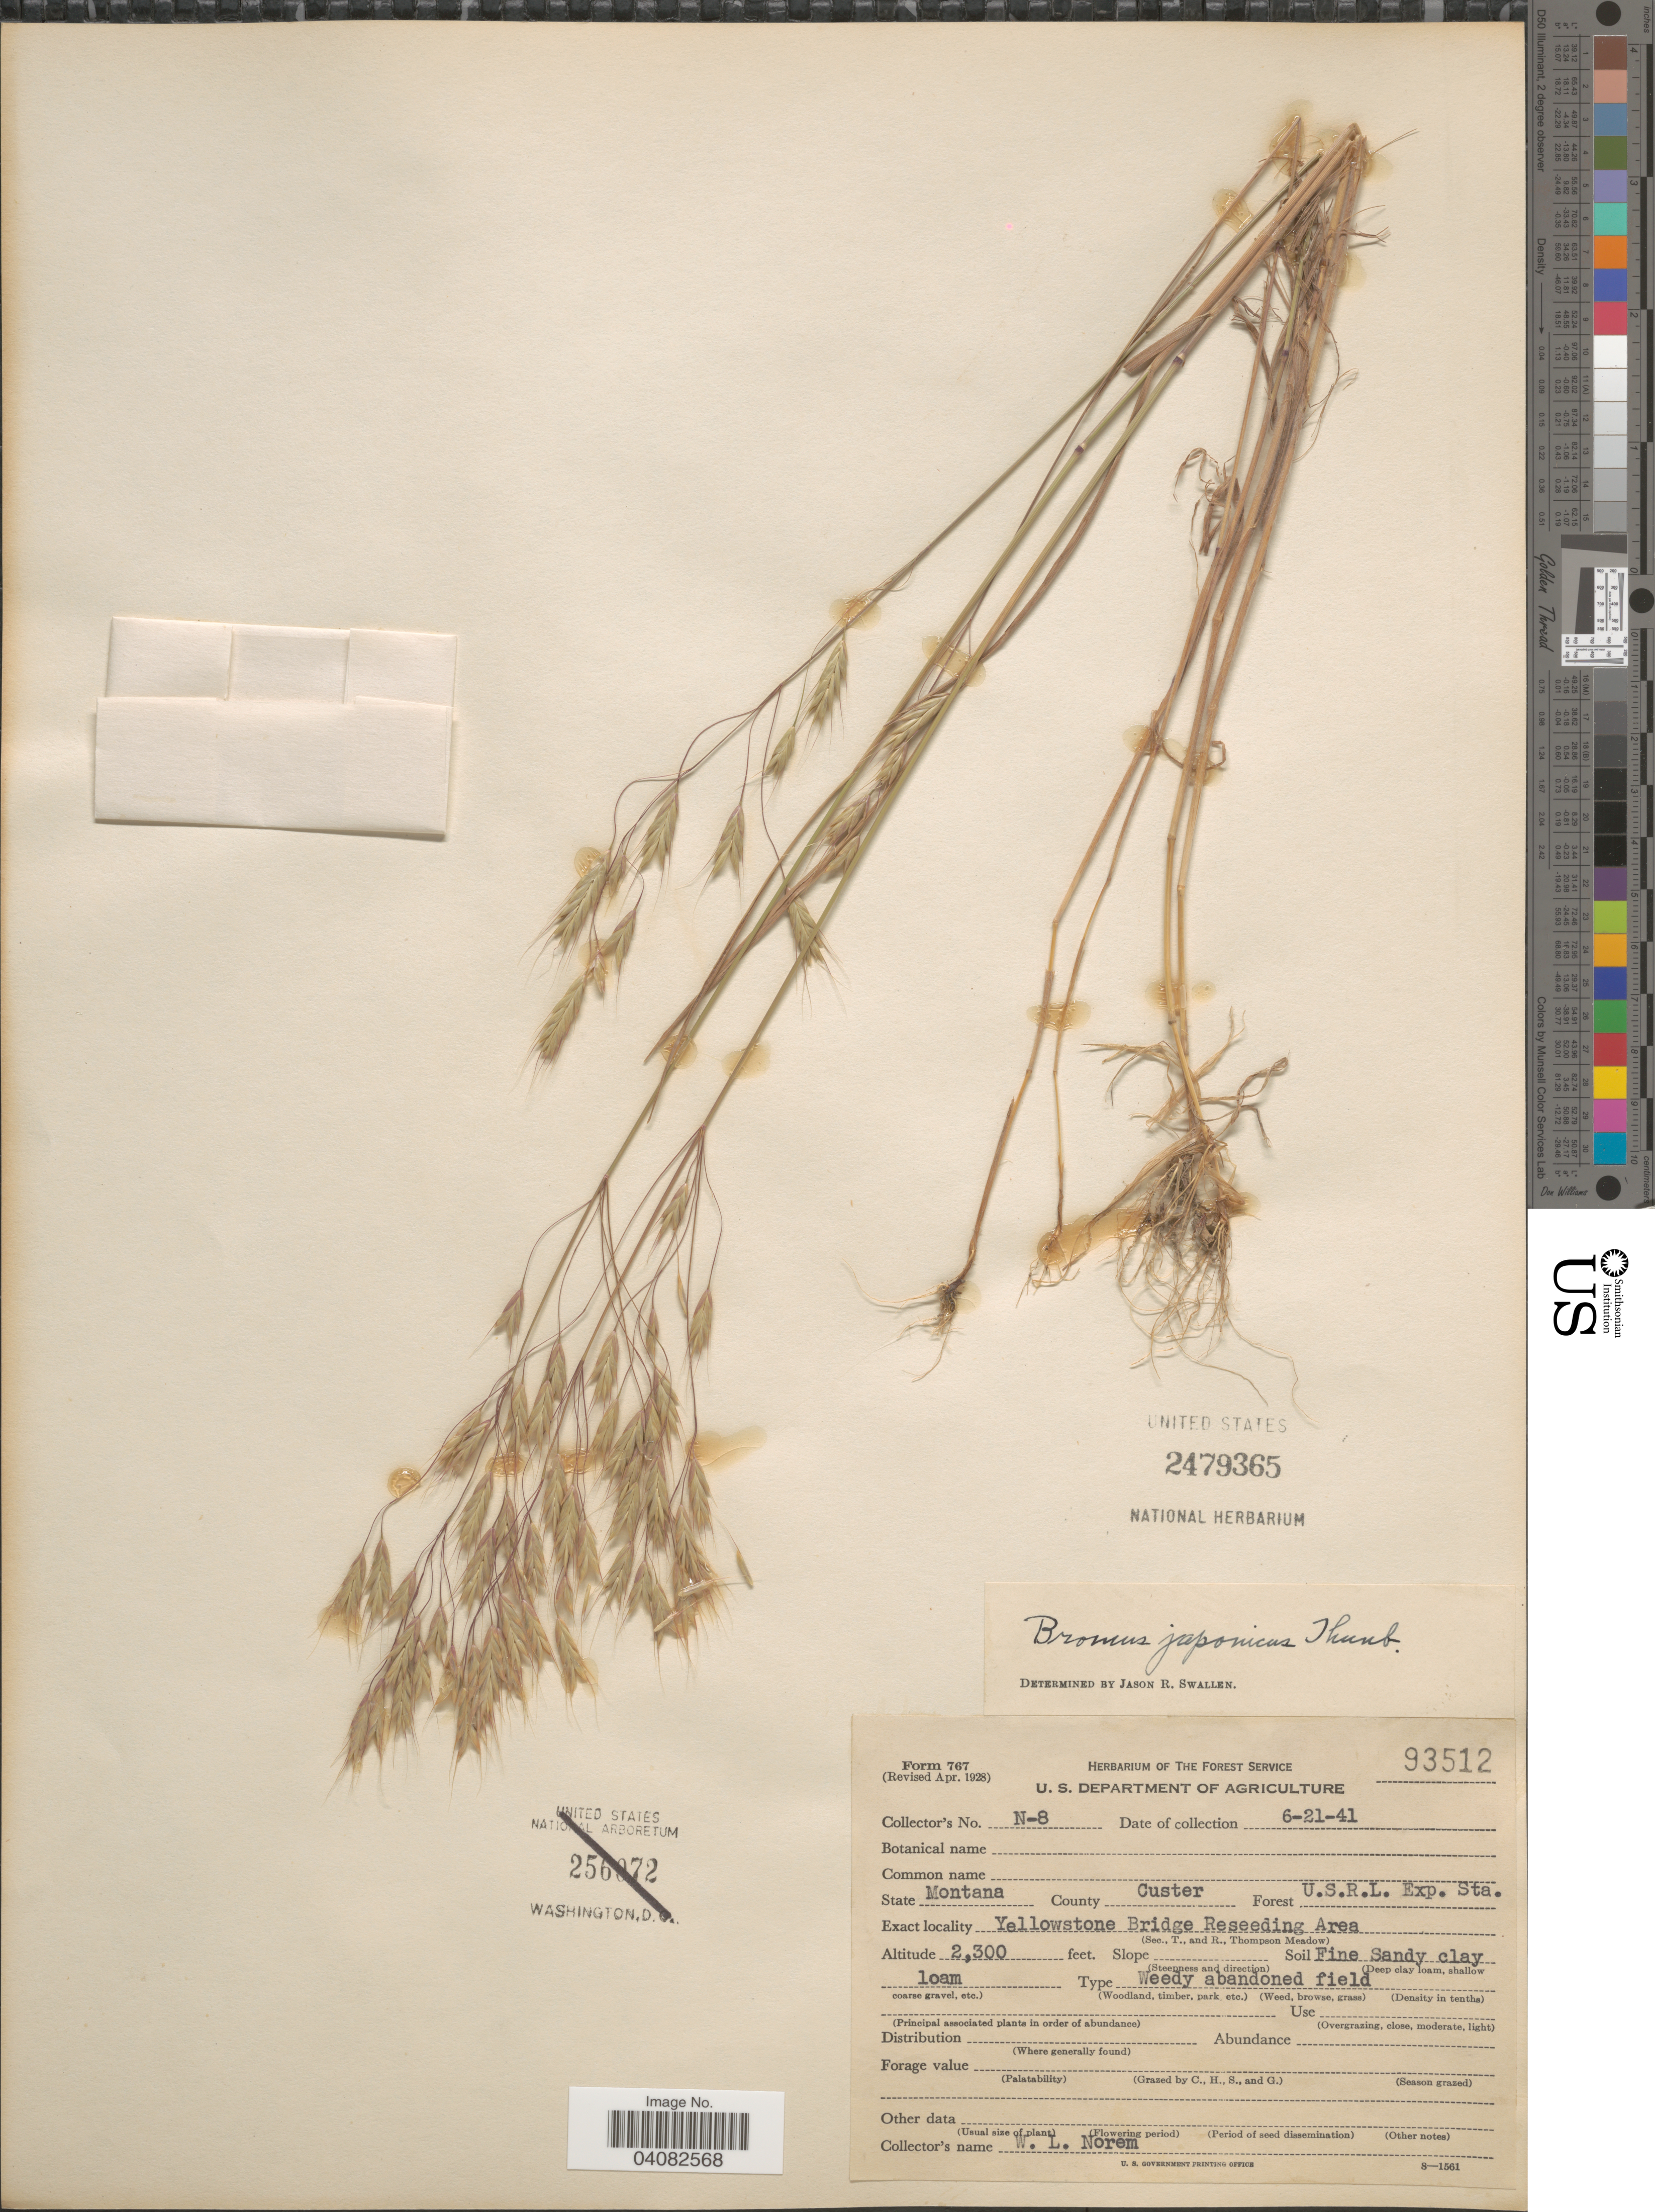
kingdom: Plantae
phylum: Tracheophyta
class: Liliopsida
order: Poales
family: Poaceae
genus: Bromus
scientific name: Bromus japonicus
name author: Houtt.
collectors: W. Norem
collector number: N-8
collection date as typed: Transcribed d/m/y: 21/6/41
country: United States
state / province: Montana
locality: County Custer. Forest U.S.R.L. Exp. Sta. Yellowstone Bridge Reseeding Area.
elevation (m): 701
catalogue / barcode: US 2479365